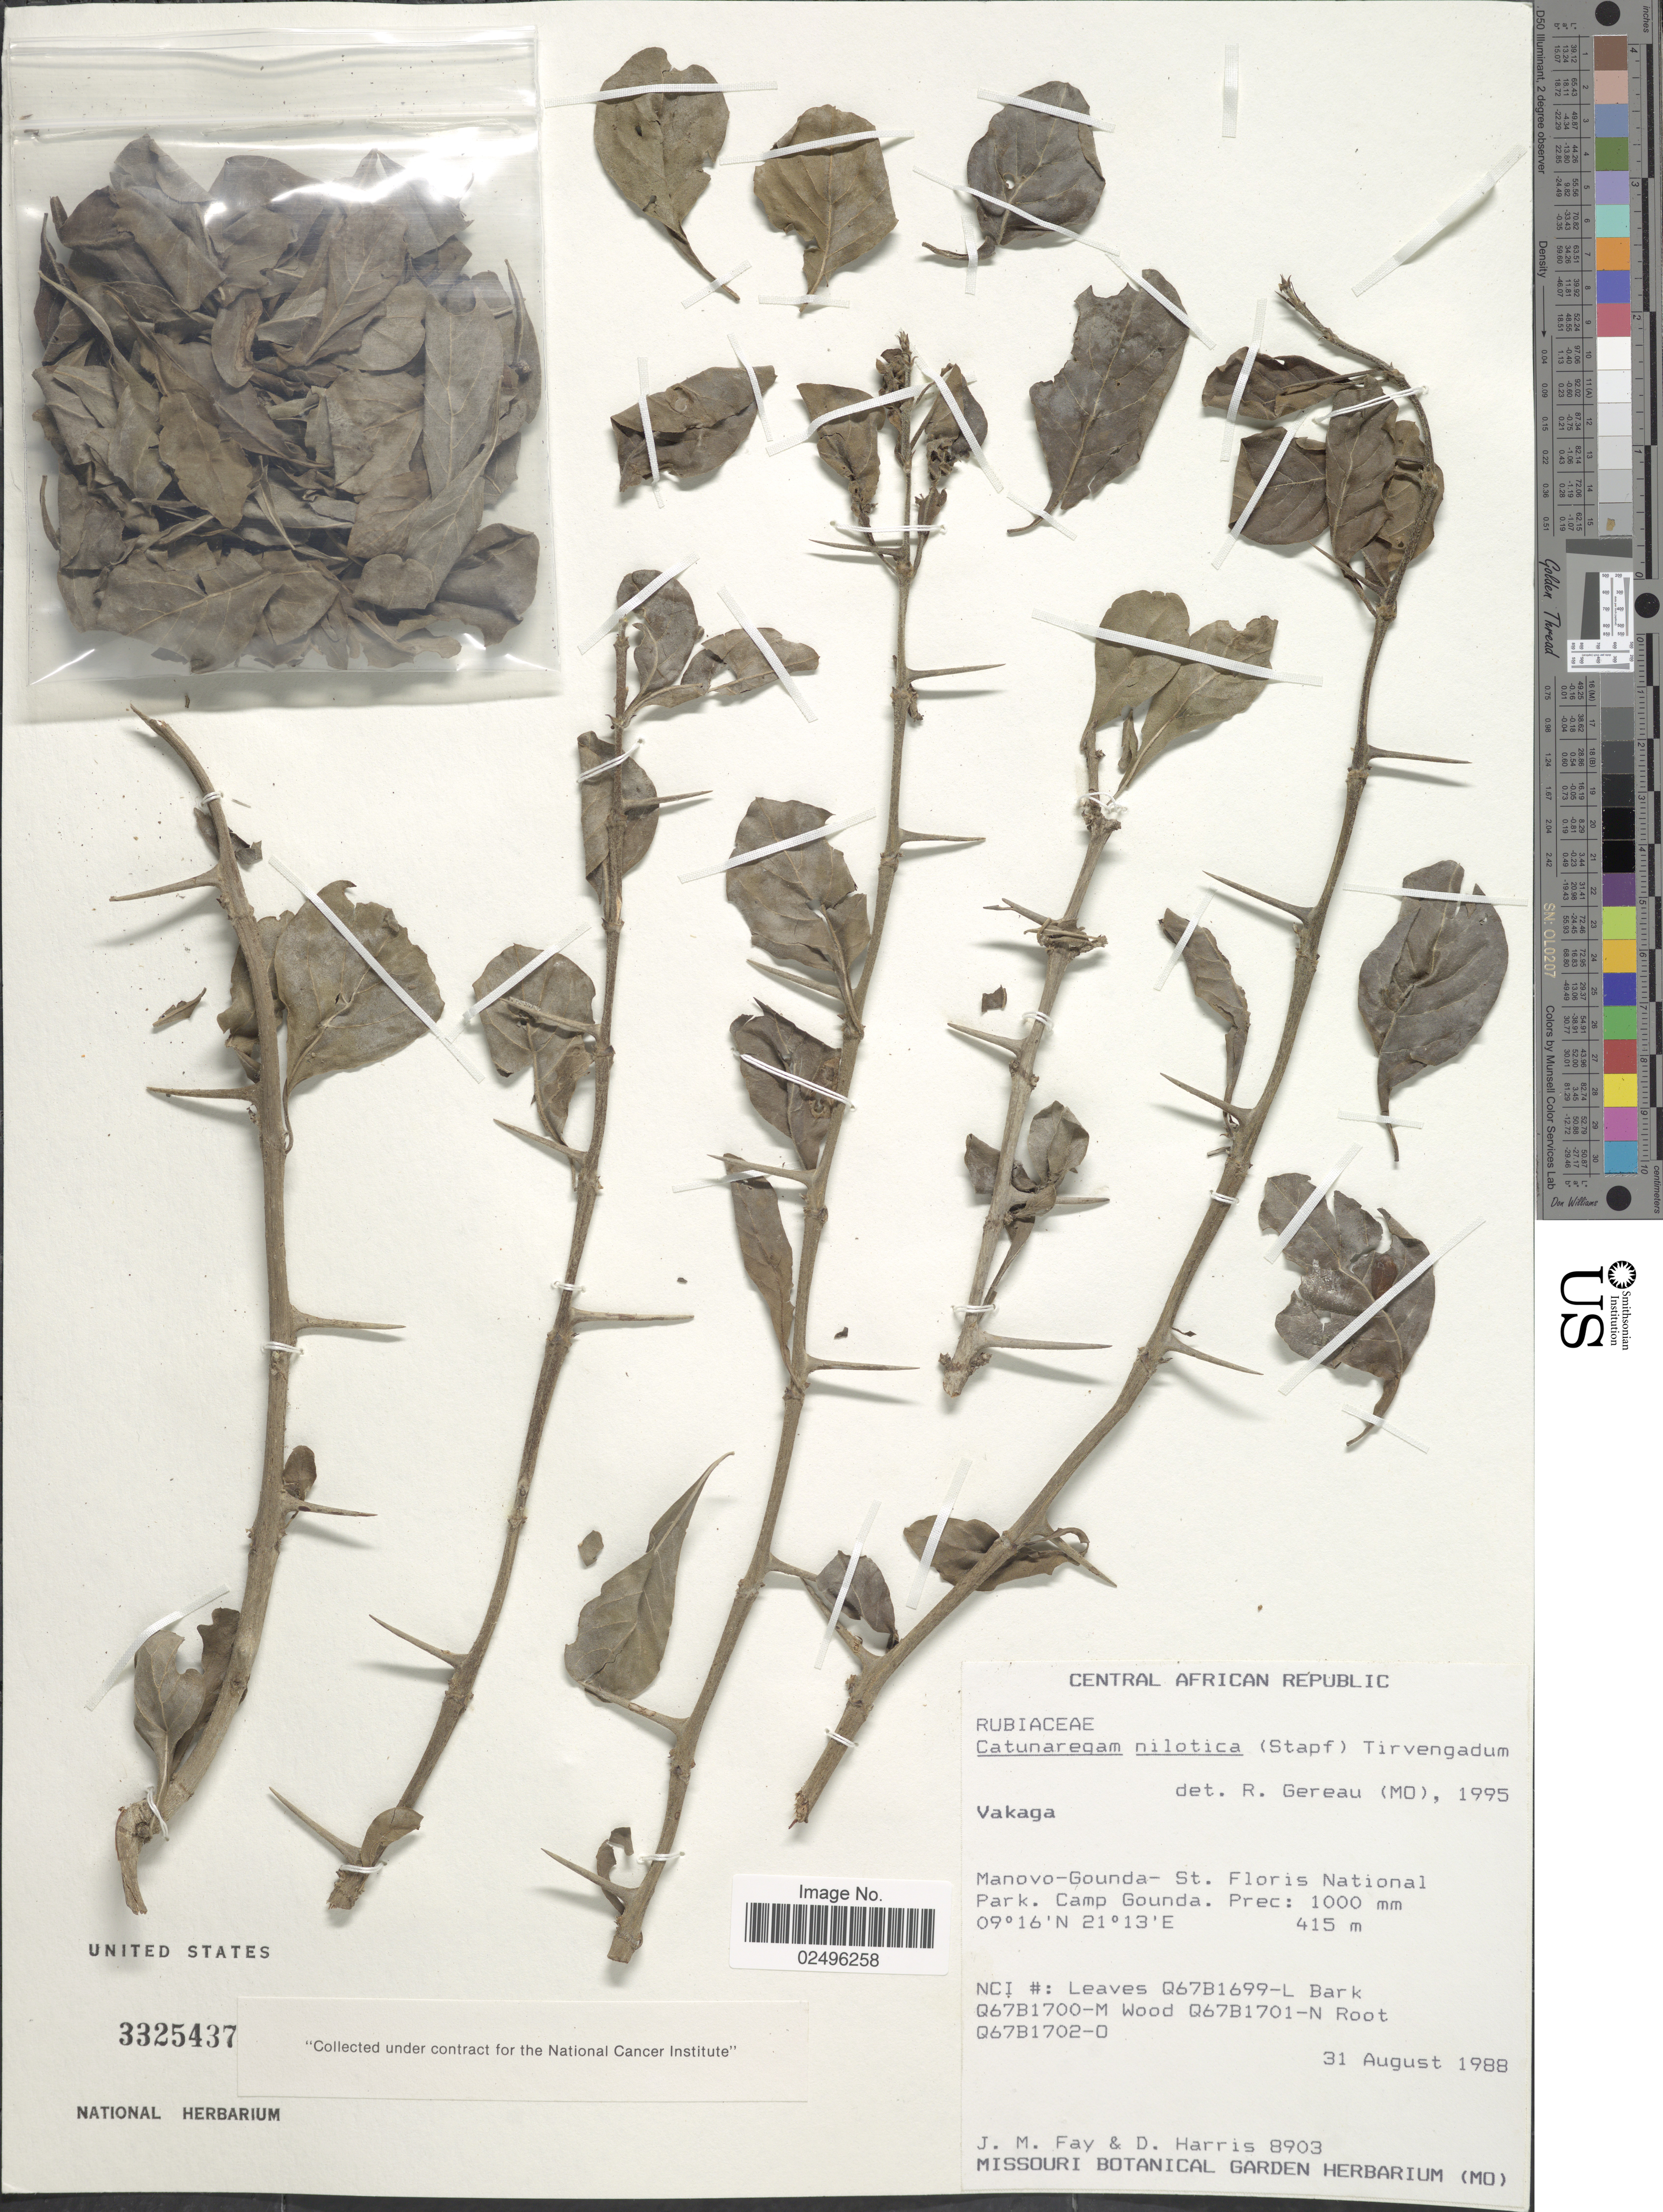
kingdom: Plantae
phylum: Tracheophyta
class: Magnoliopsida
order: Gentianales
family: Rubiaceae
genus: Catunaregam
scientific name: Catunaregam nilotica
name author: (Stapf) Tirveng.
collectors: J. M. Fay & D. Harris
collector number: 8903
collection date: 1988-08-31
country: Central African Republic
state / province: Vakaga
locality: Manovo-Goundo- St. Floris National Park, Camp Gounda. Prec. 1000 mm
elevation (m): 415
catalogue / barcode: US 3325437